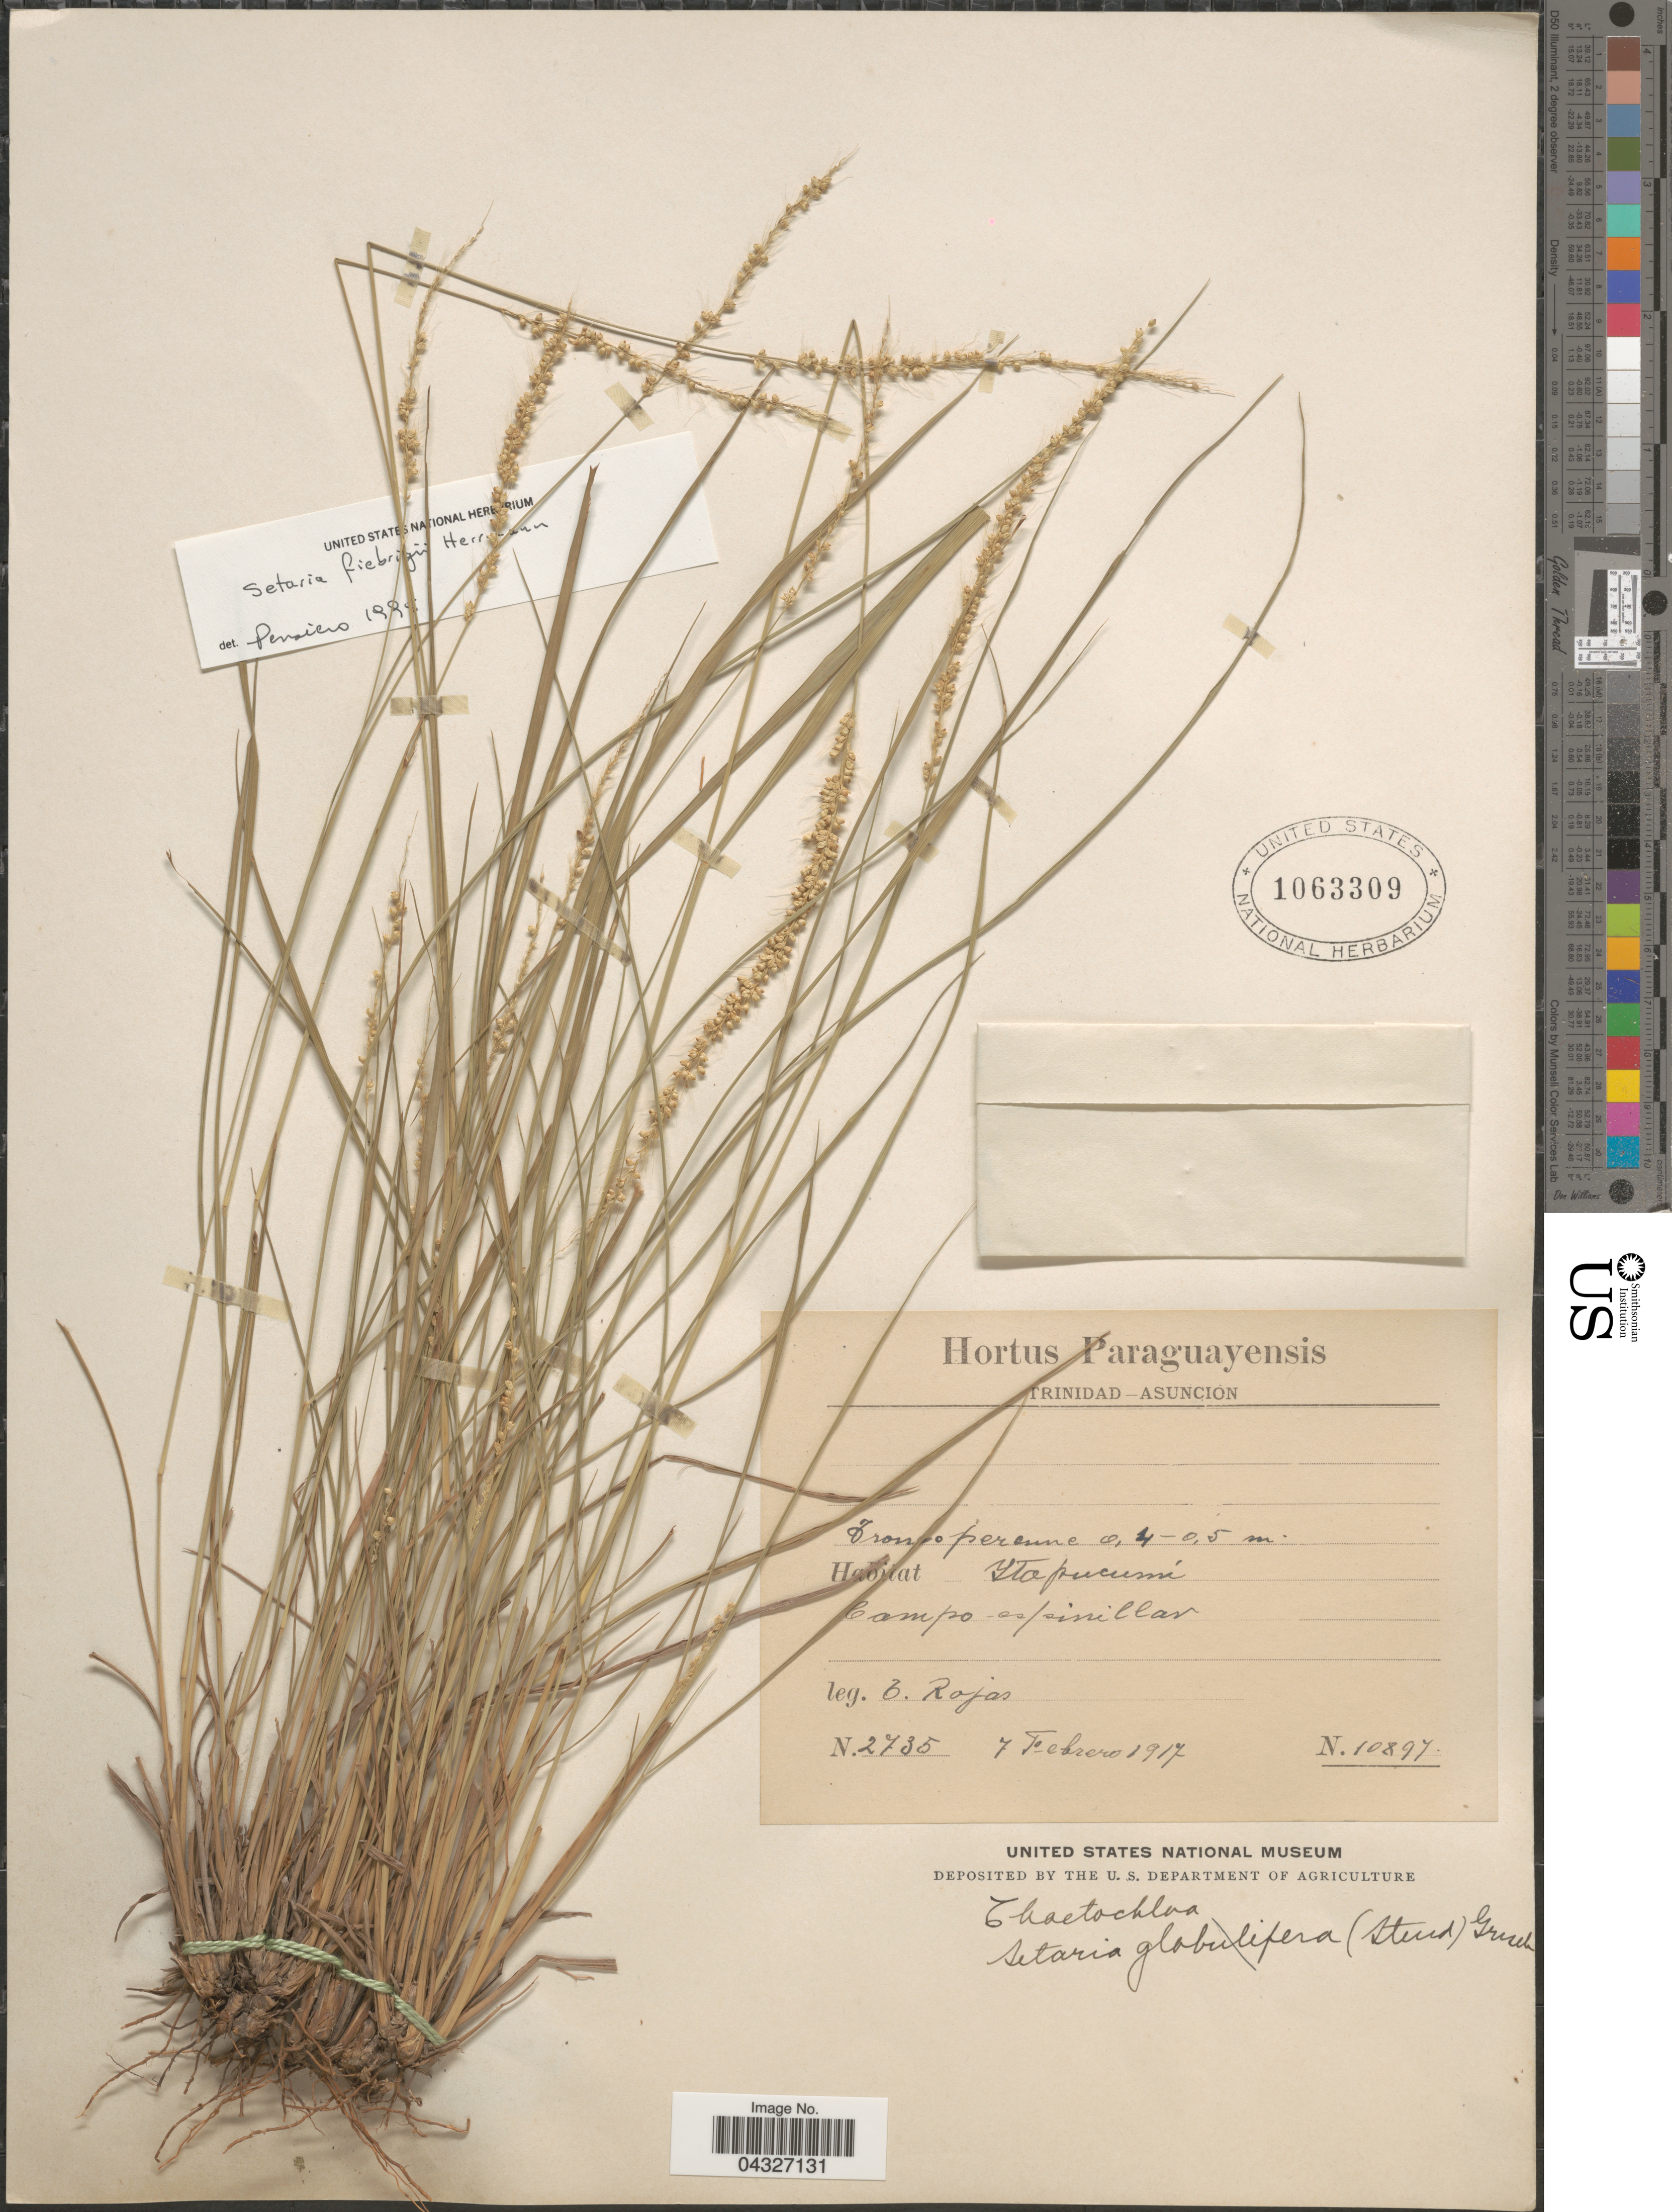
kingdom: Plantae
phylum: Tracheophyta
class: Liliopsida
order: Poales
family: Poaceae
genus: Setaria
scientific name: Setaria fiebrigii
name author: R.A.W. Herrm.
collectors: T. Rojas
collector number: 2735/10897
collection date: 1917-02-07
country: Paraguay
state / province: Asuncion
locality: Ytapucumí. Campo espinillar.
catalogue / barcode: US 1063309